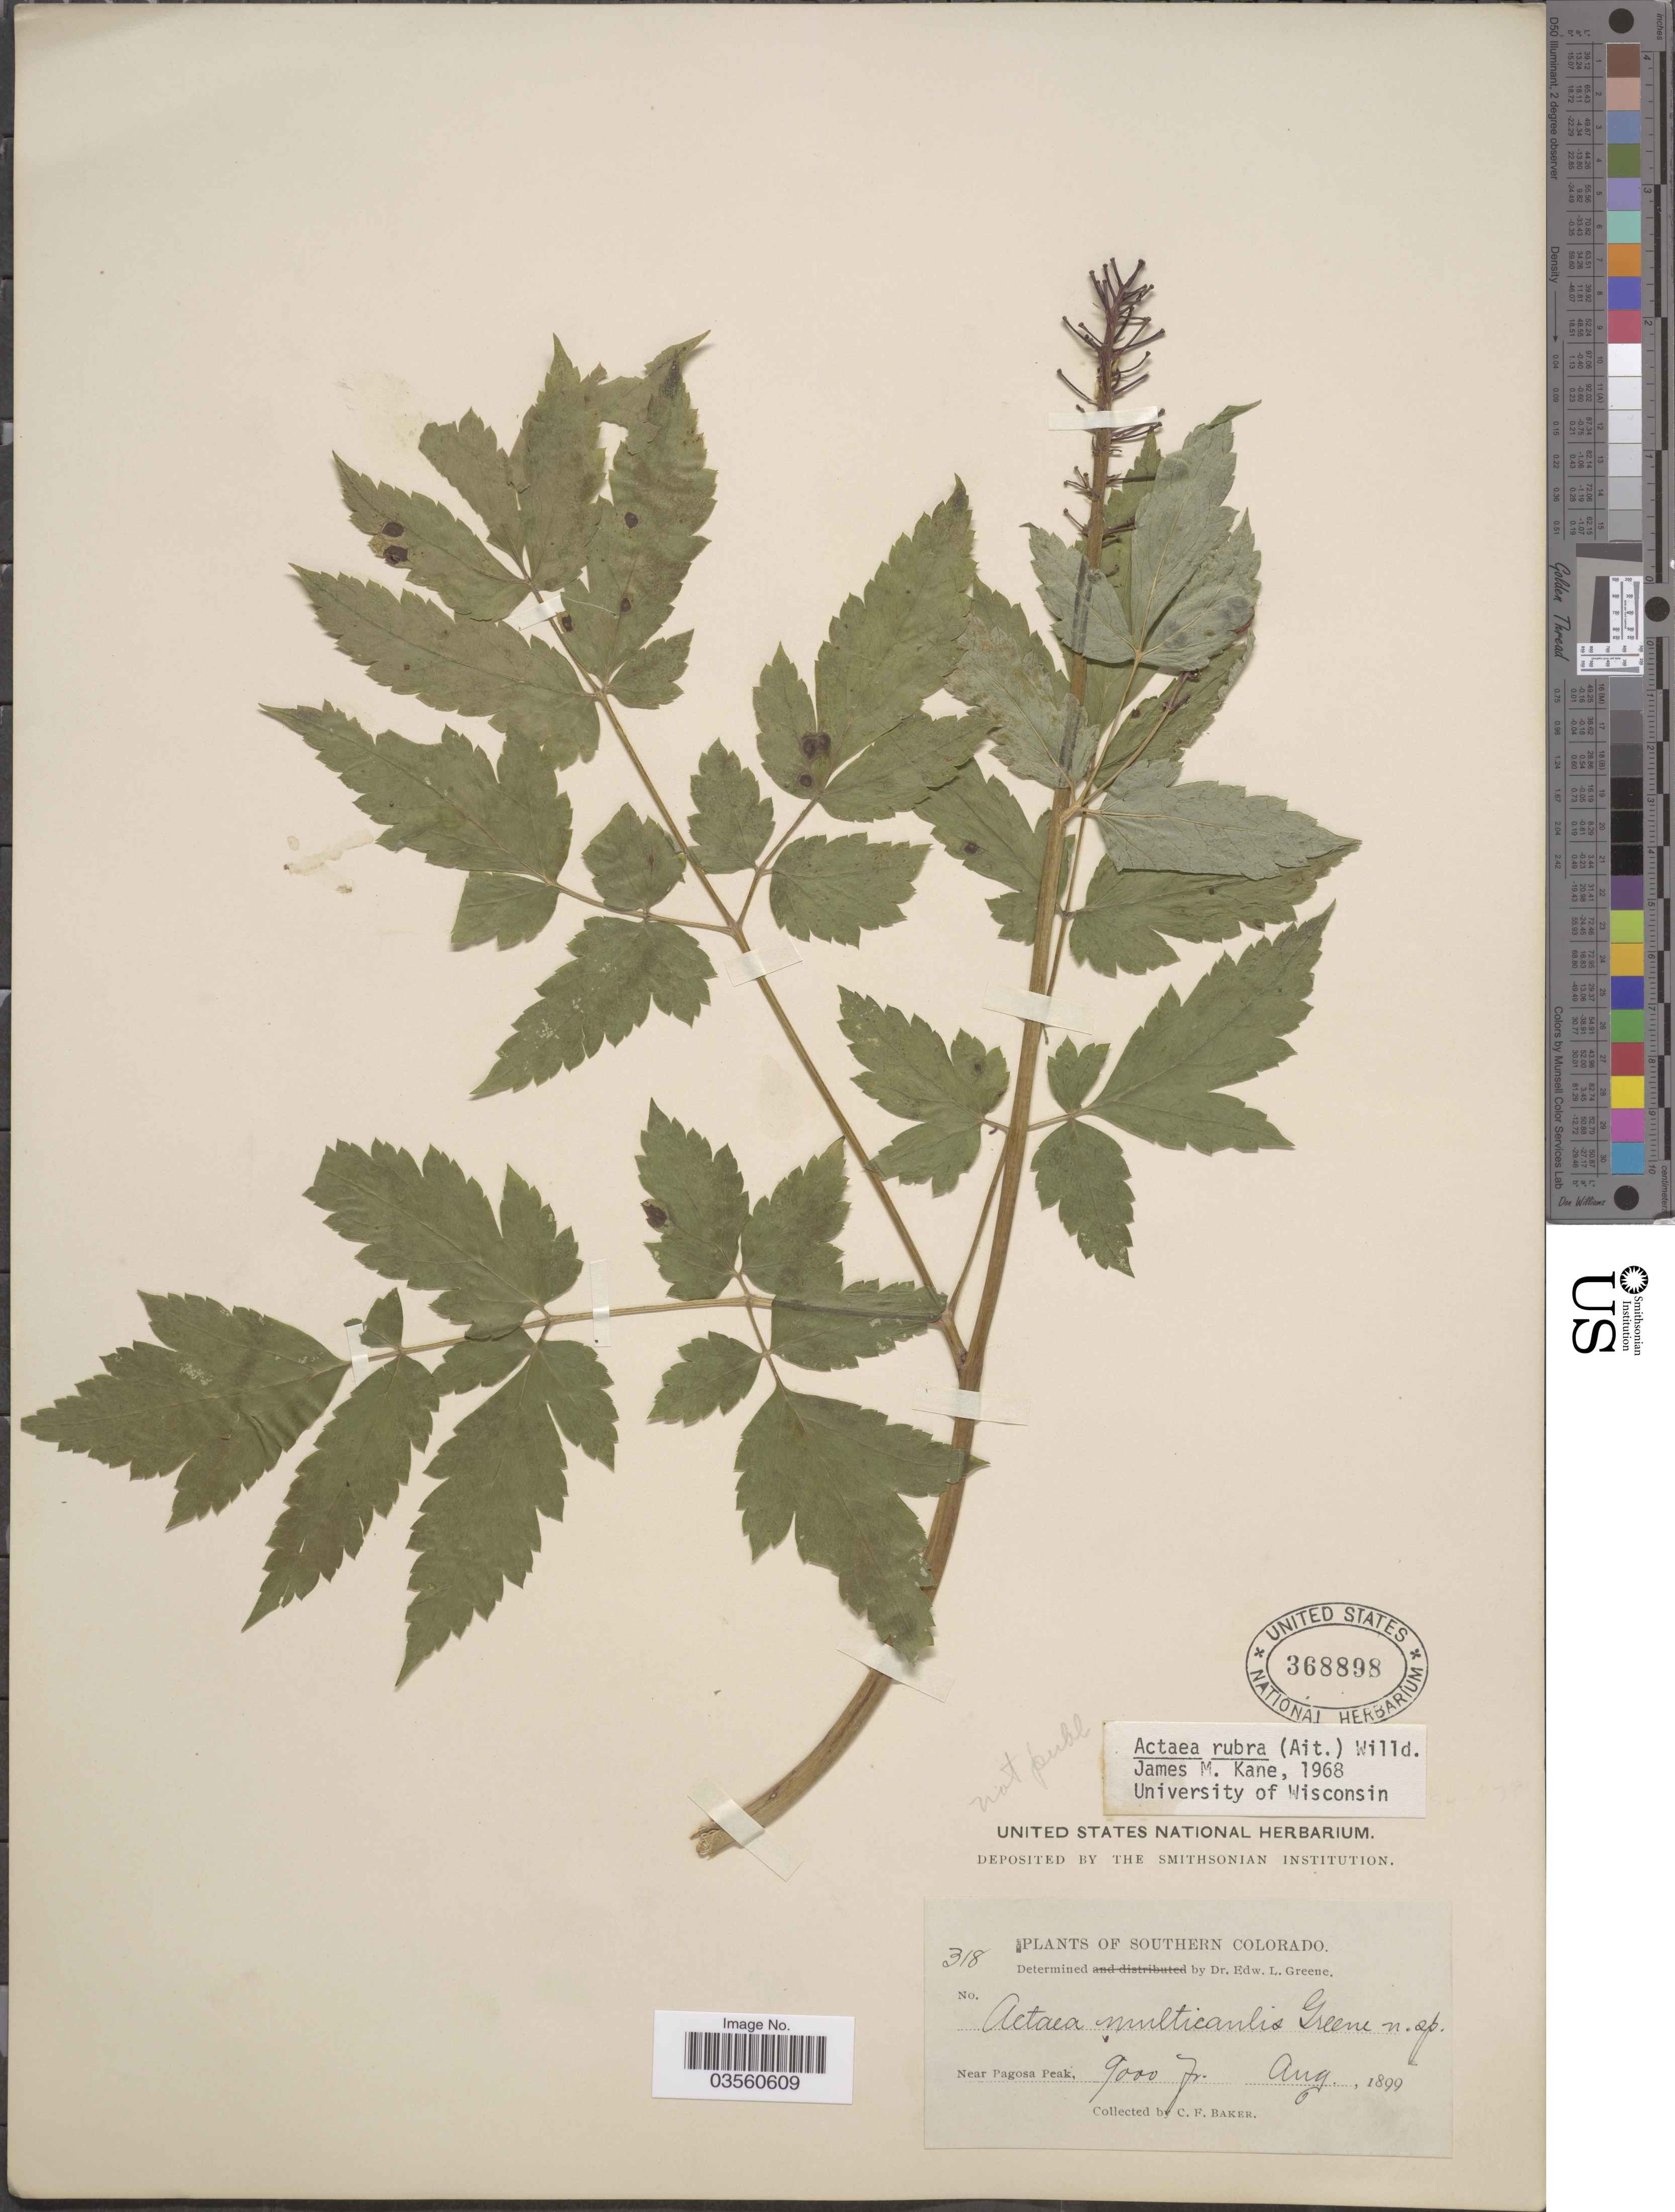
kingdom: Plantae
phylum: Tracheophyta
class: Magnoliopsida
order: Ranunculales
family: Ranunculaceae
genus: Actaea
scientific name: Actaea rubra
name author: (Aiton) Willd.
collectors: C. F. Baker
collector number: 318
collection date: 1899-08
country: United States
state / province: Colorado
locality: Southern Colorado. Near Pagosa Peak.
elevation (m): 2743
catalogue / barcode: US 368898